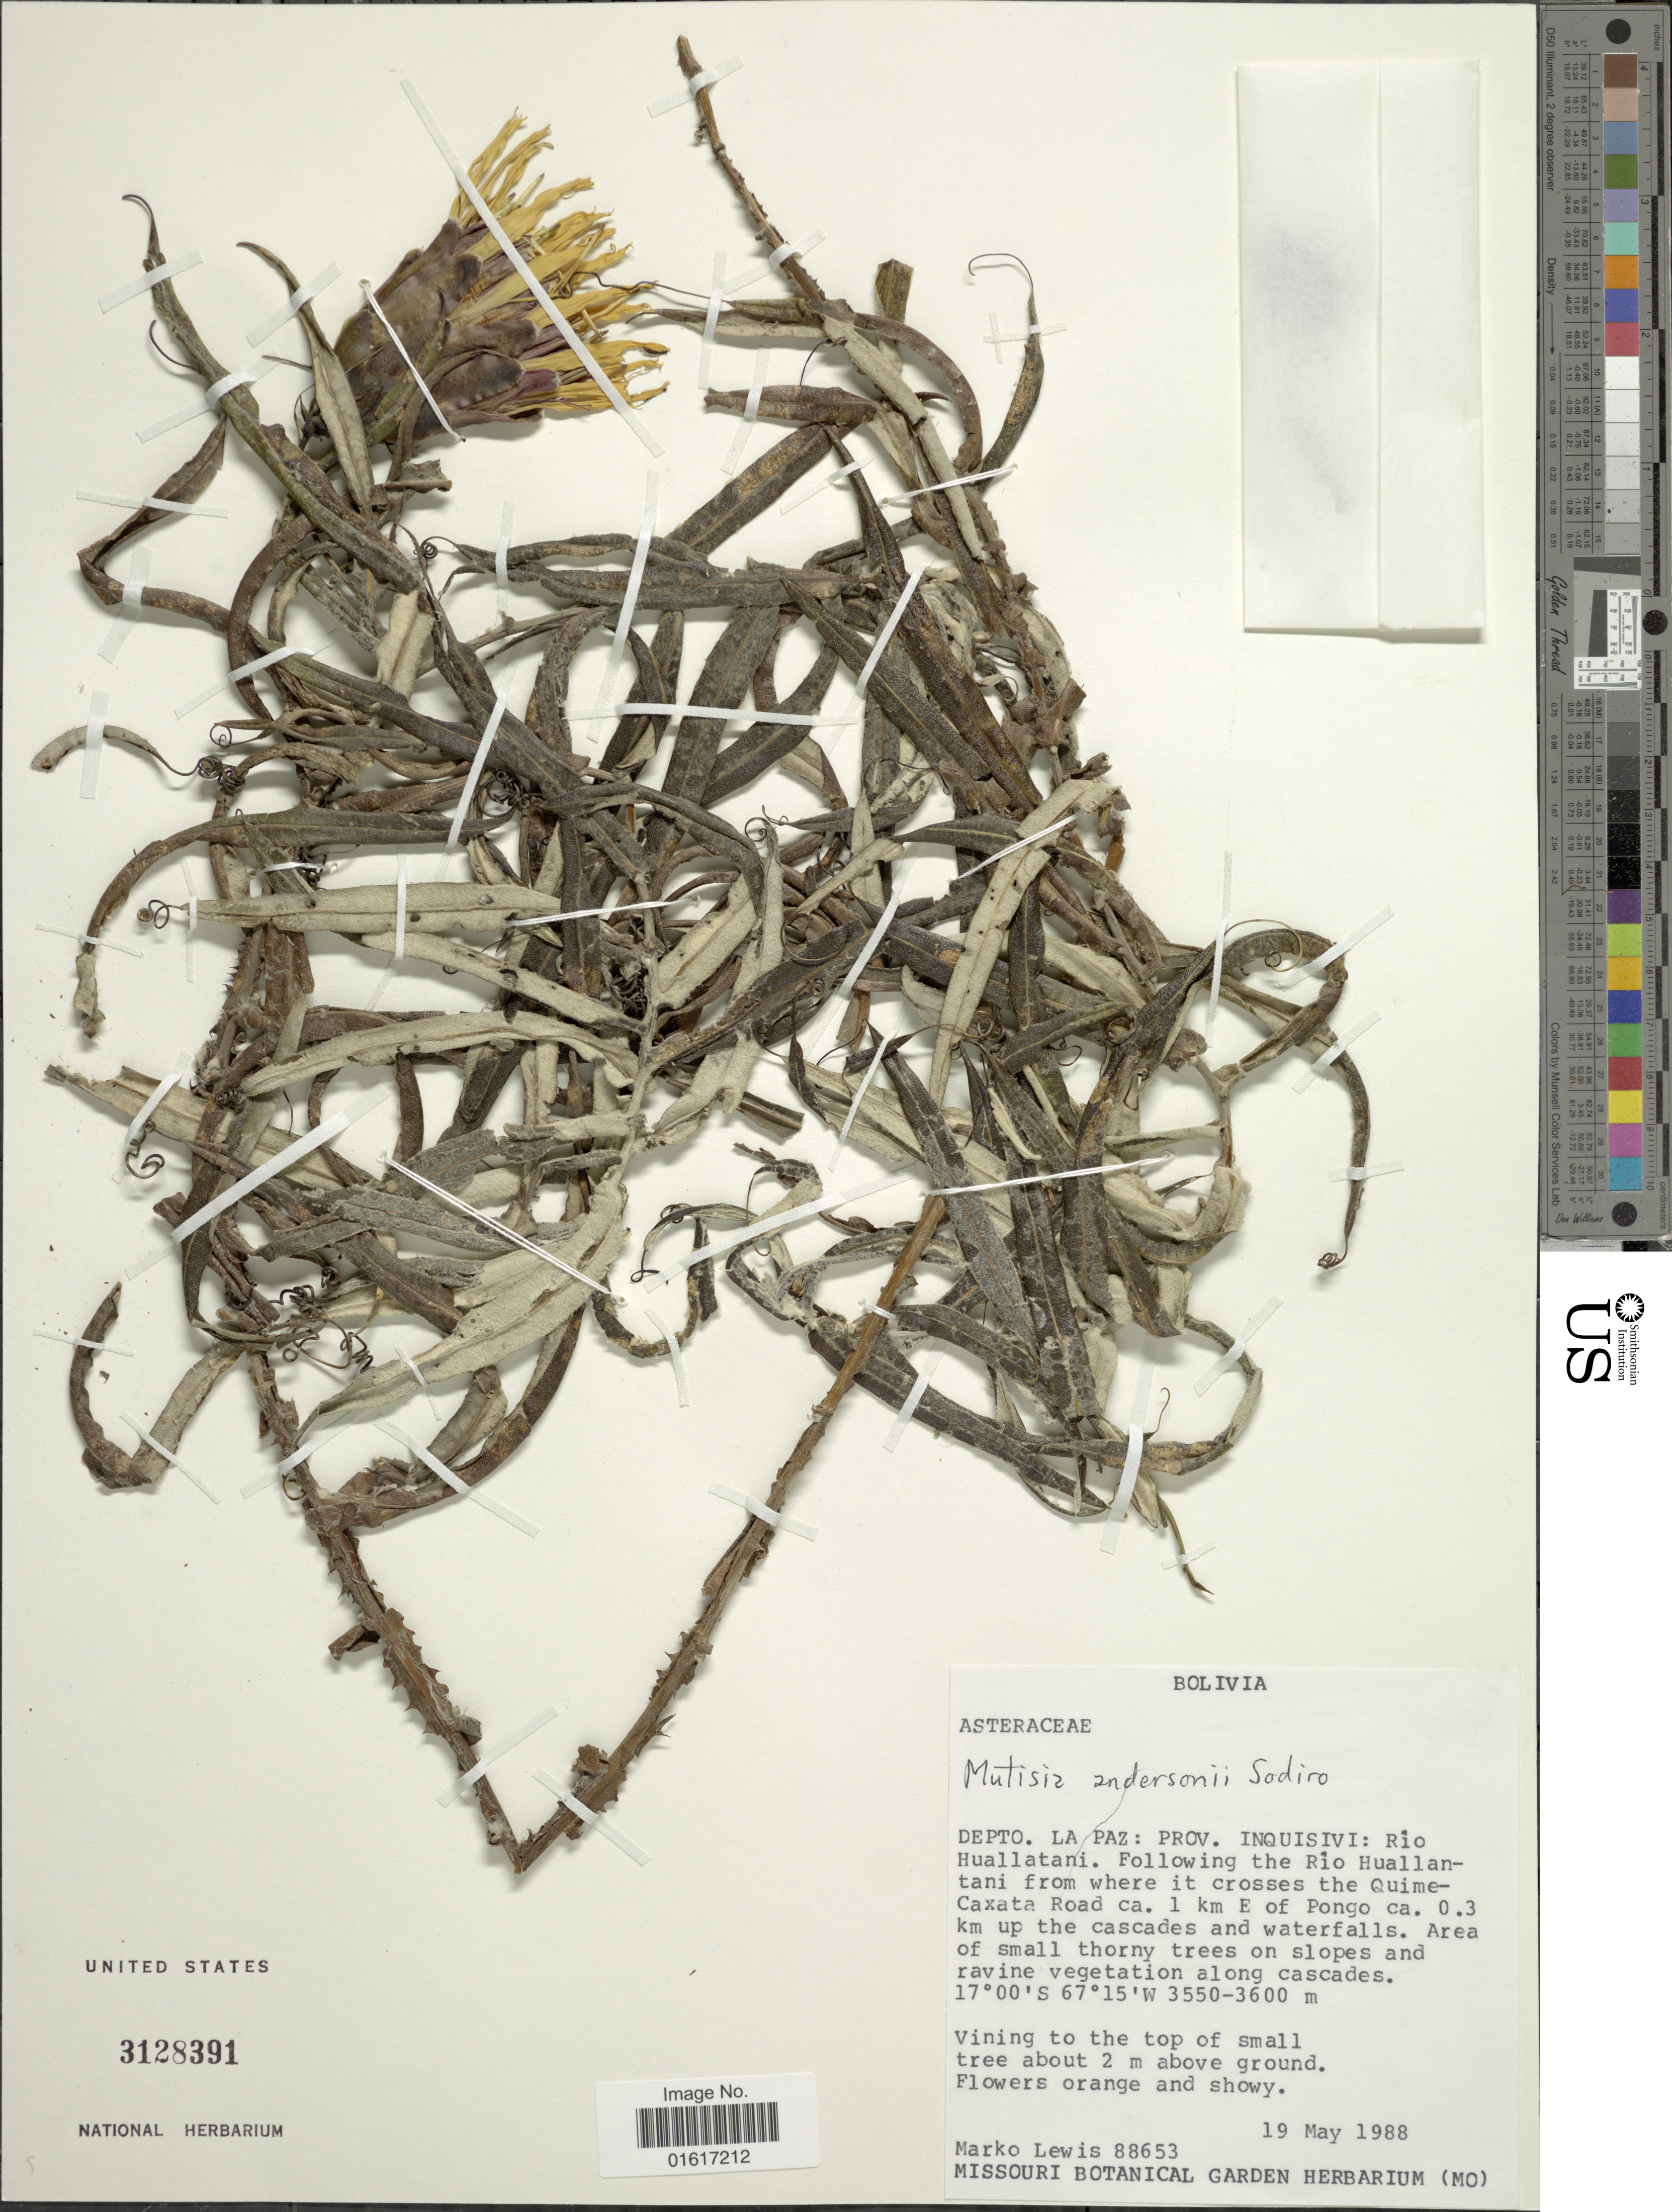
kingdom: Plantae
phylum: Tracheophyta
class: Magnoliopsida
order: Asterales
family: Asteraceae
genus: Mutisia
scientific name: Mutisia anderssonii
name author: Sodiro ex Hieron.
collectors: M. A. Lewis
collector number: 88653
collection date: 1988-05-19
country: Bolivia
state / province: La Paz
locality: Prov. Inquisivi: Rio Huallatani. Following the Rio Huallatani from where it crosses the Quime-Caxata Road ca. 1 km E of Pongo ca. 0.3 km up the cascades and waterfalls. Area of small thorny trees on slopes and ravine vegetation along cascades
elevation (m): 3550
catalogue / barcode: US 3128391